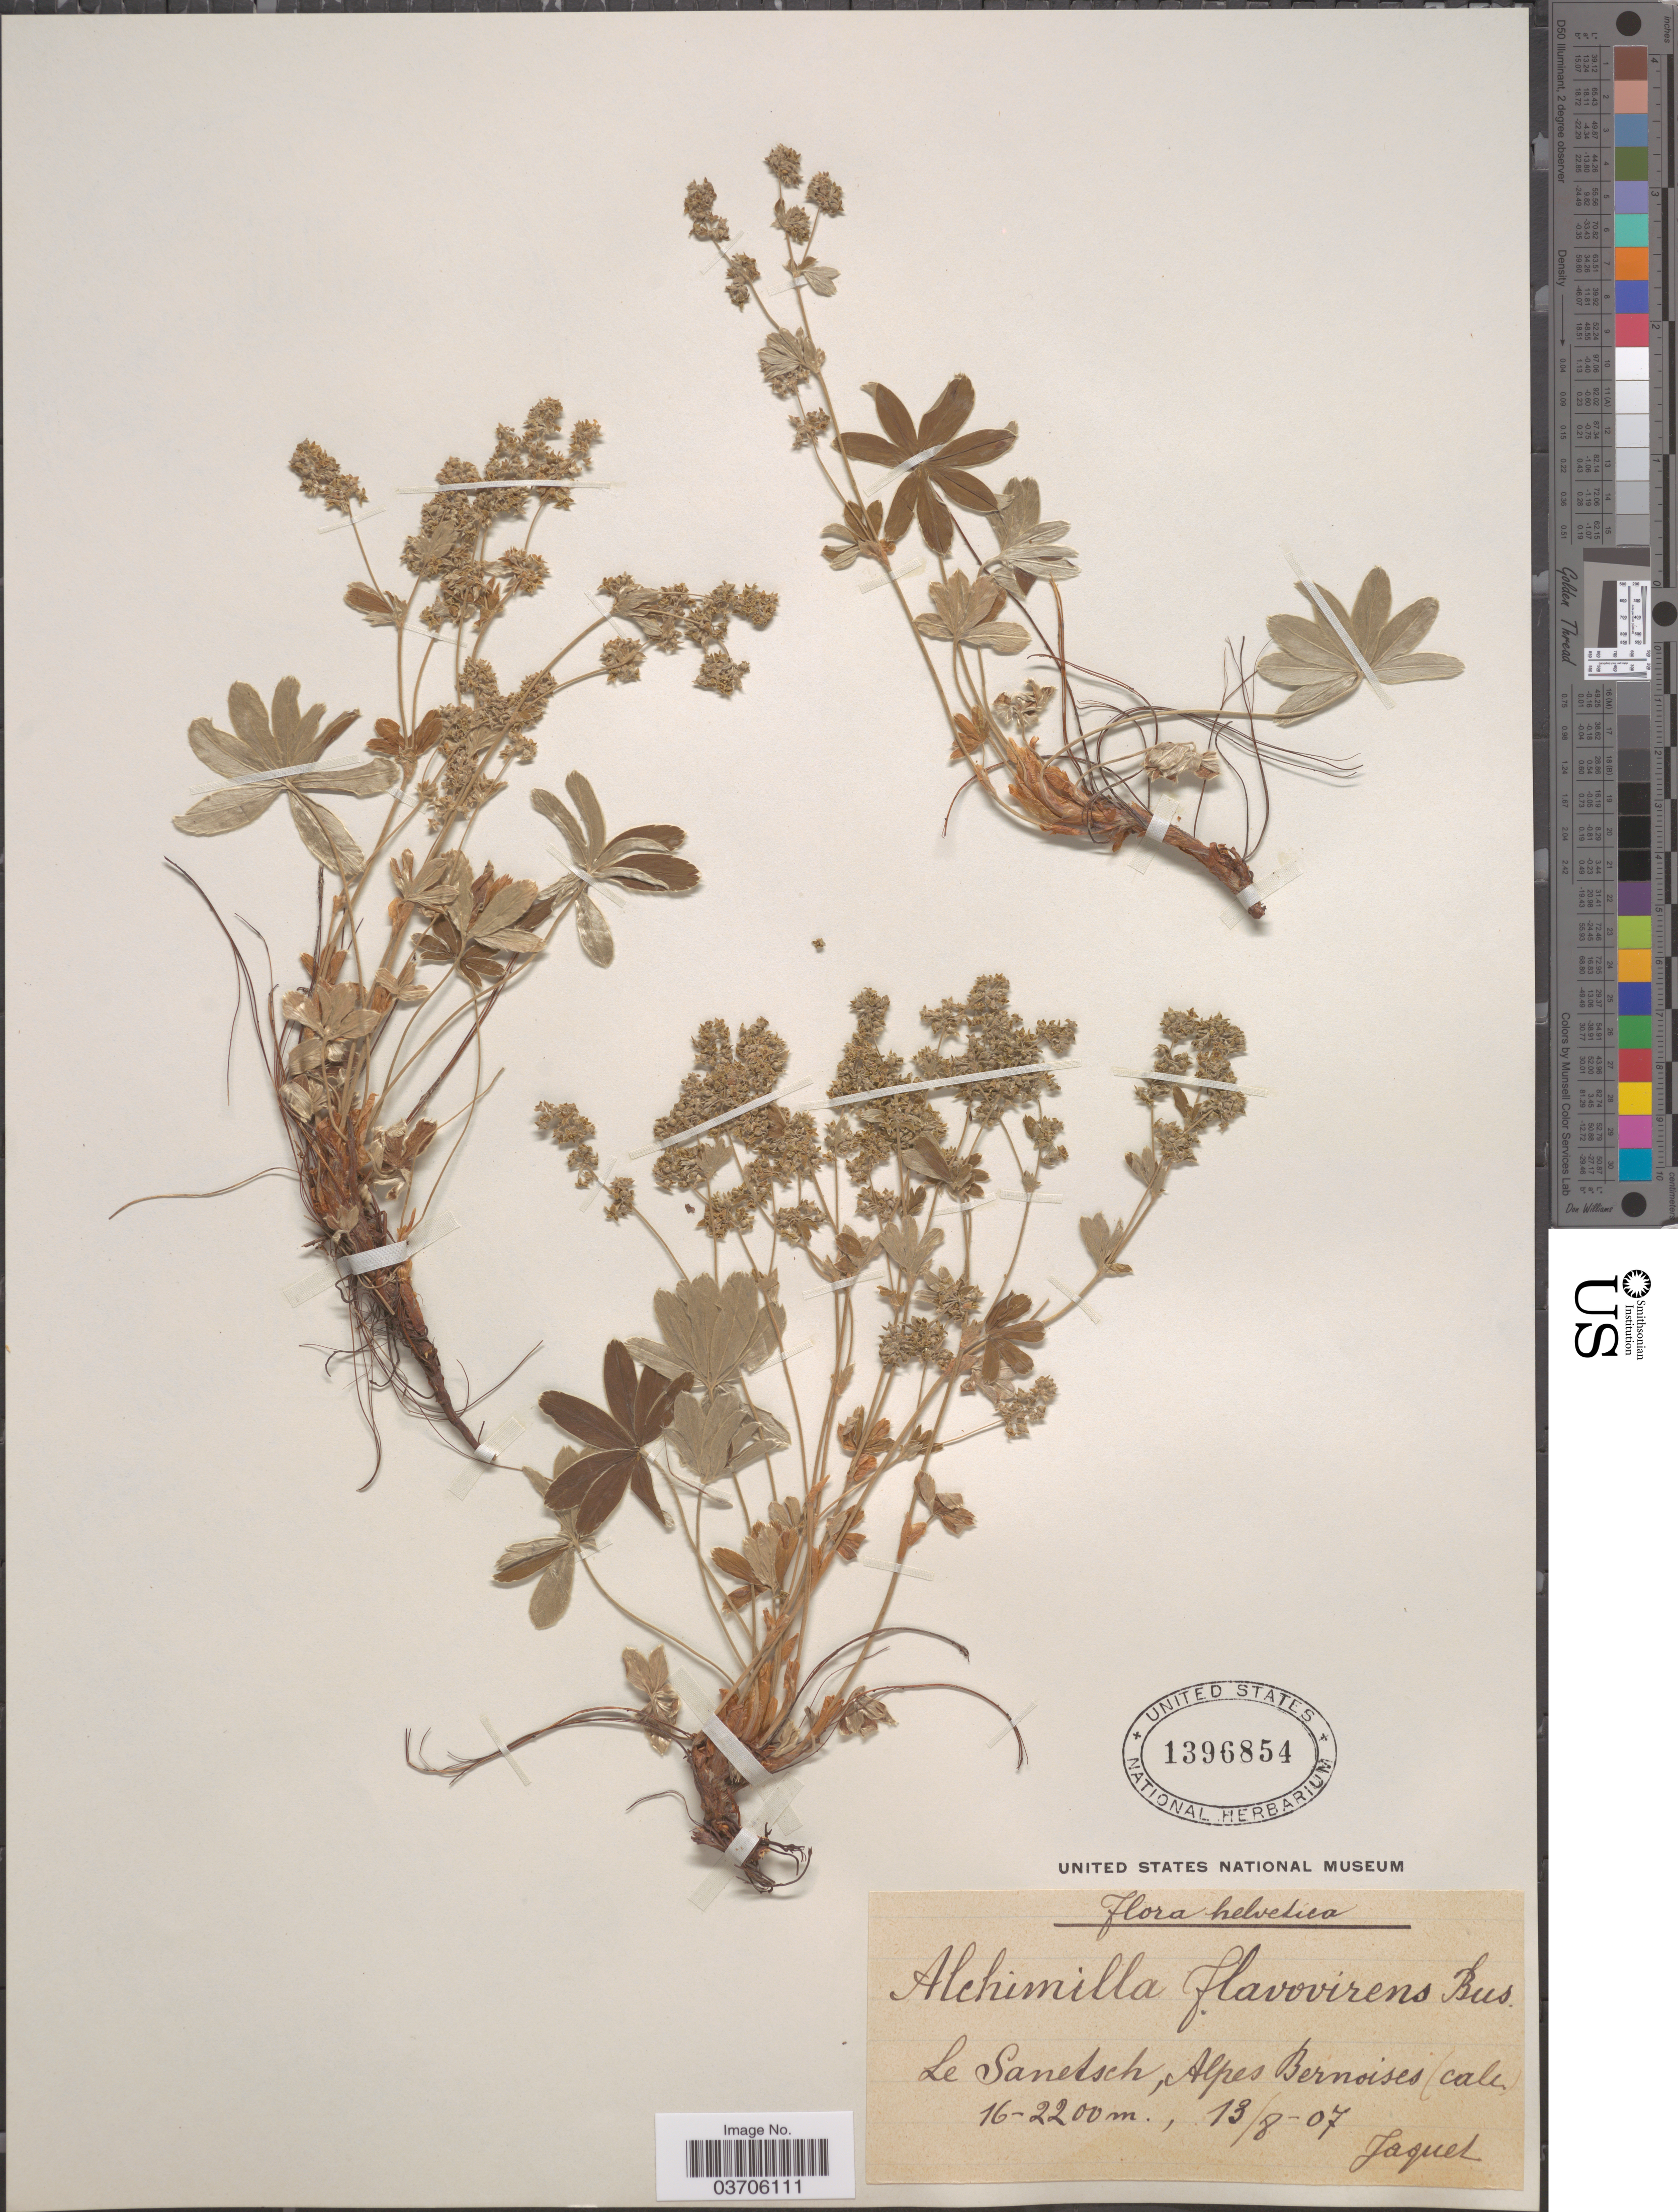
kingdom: Plantae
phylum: Tracheophyta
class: Magnoliopsida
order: Rosales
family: Rosaceae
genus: Alchemilla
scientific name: Alchemilla flavovirens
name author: Buser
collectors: -. Jaquet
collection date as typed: Transcribed d/m/y: 13/8/7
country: Switzerland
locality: Helvetica. Le Sanetsch, Alpes Bernoises (calc.).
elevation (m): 1600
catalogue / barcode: US 1396854